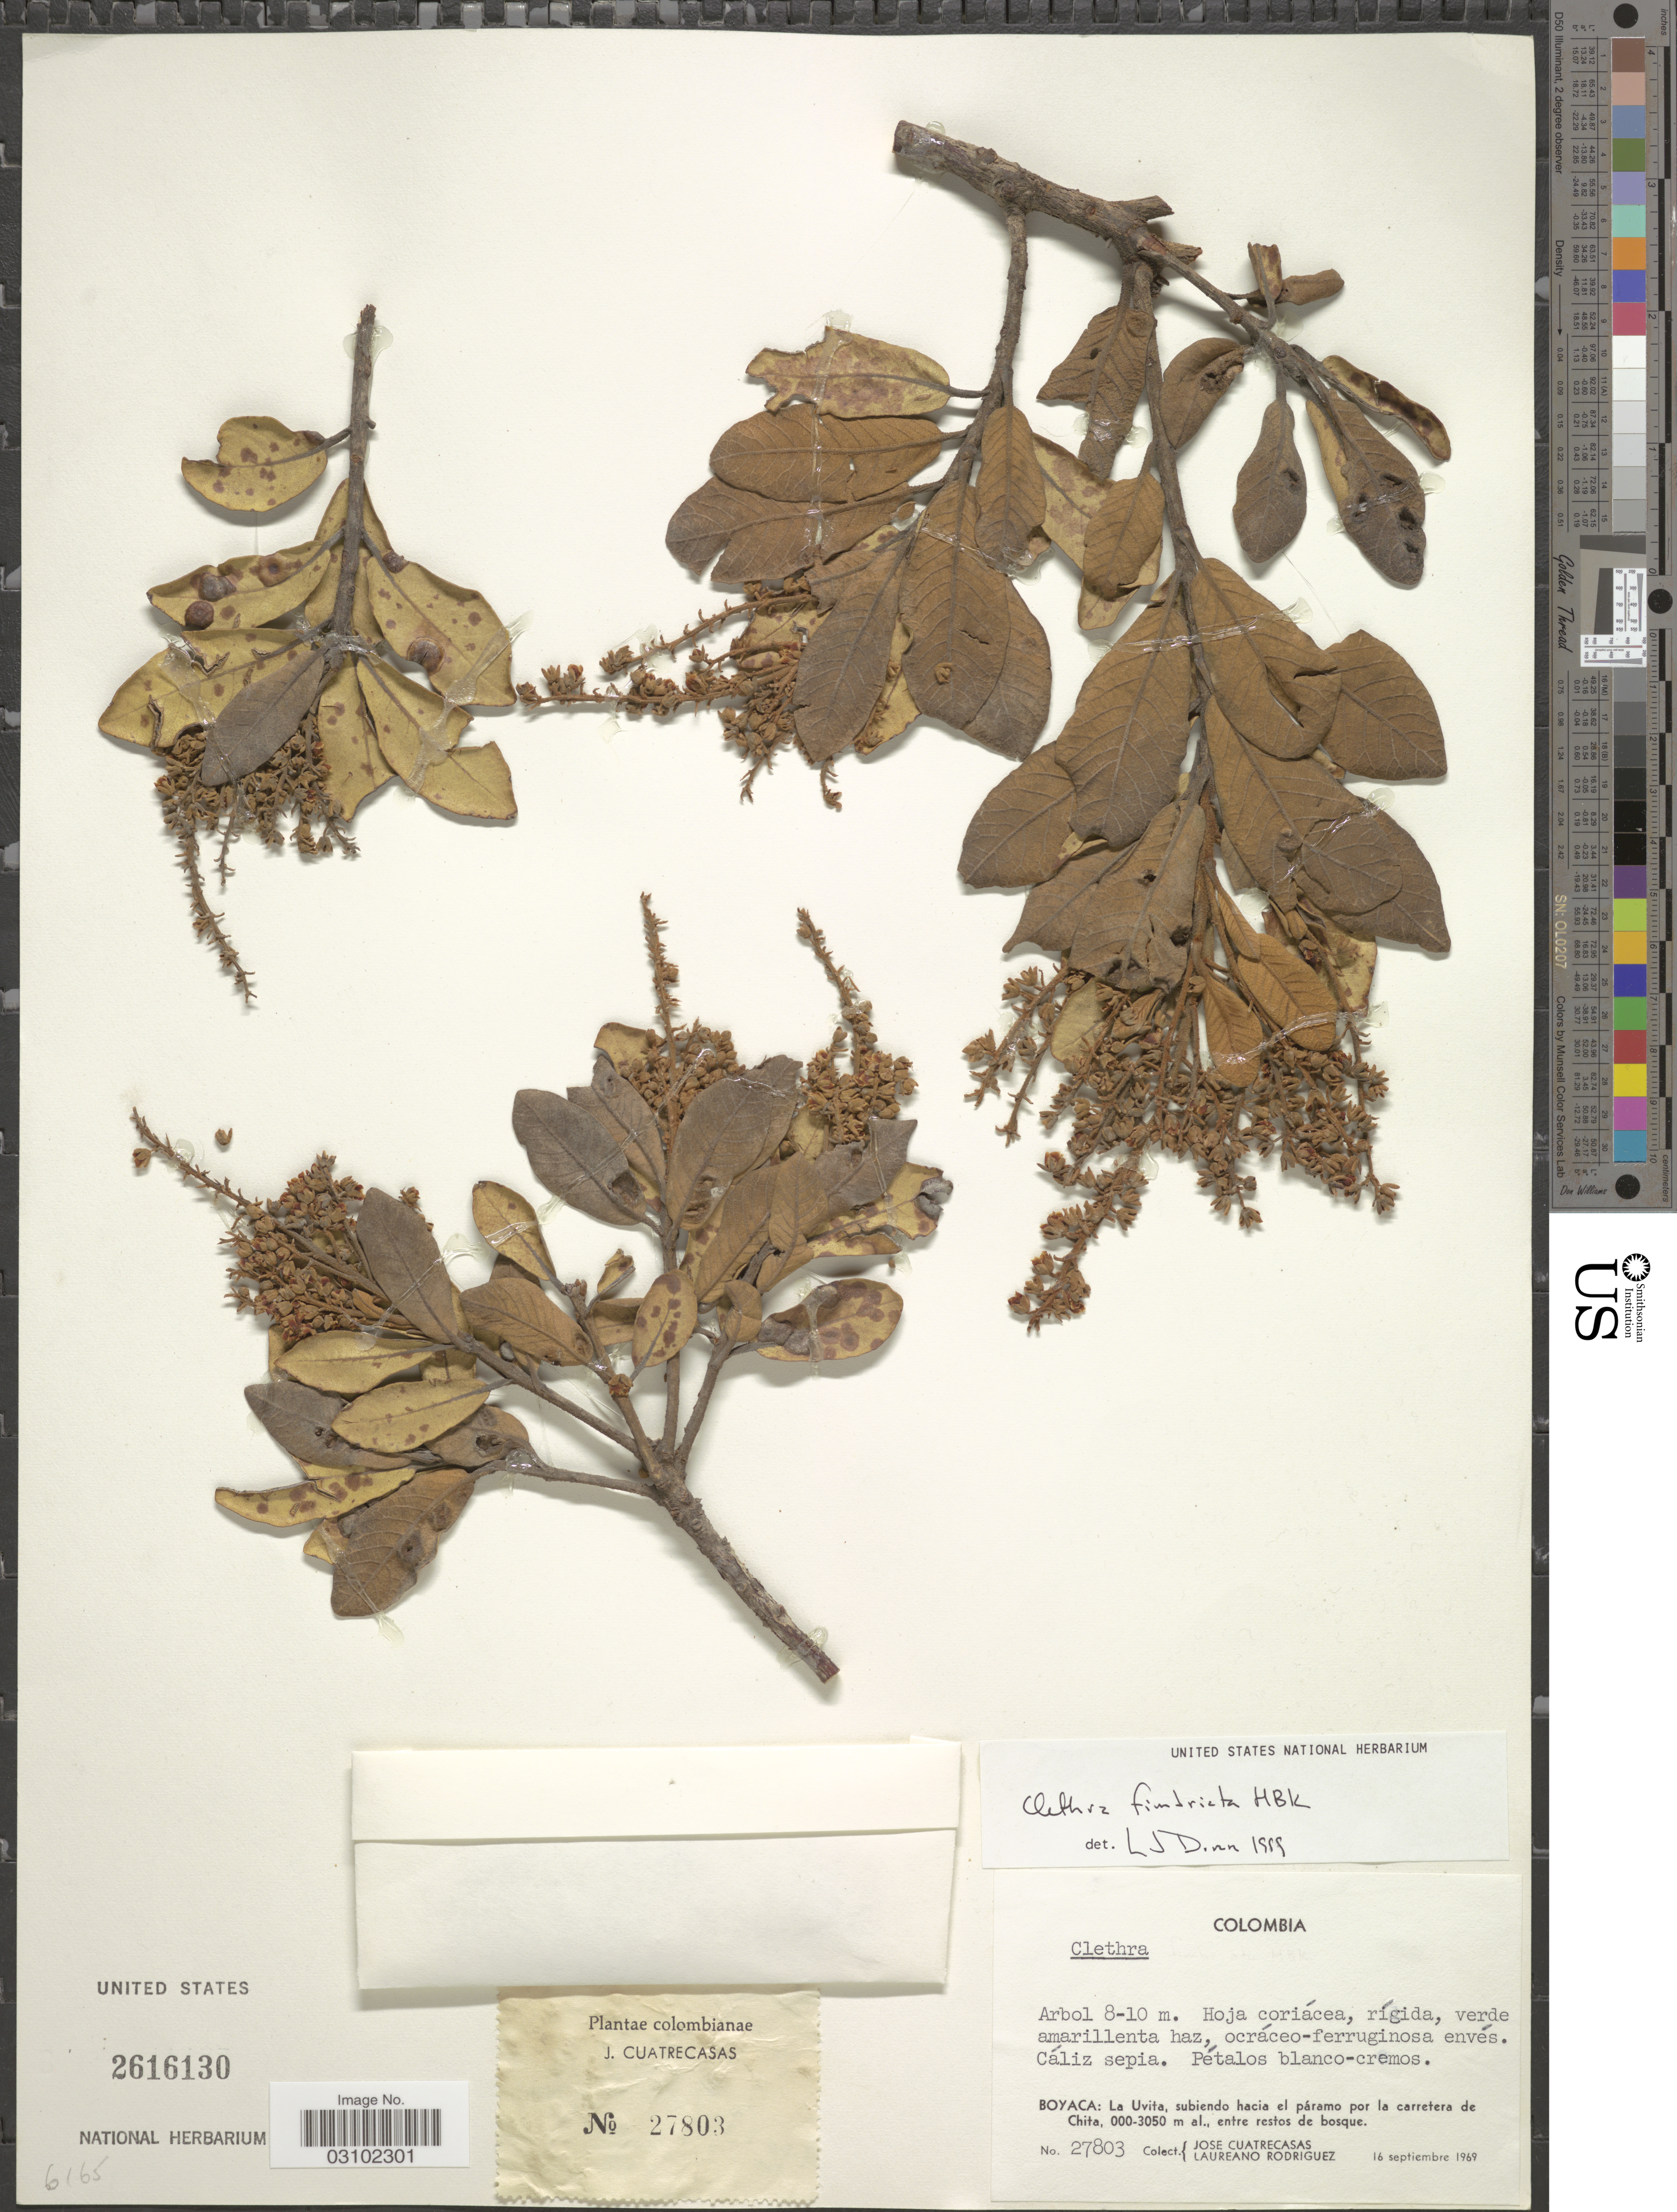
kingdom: Plantae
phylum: Tracheophyta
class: Magnoliopsida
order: Ericales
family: Clethraceae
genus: Clethra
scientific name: Clethra fimbriata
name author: Kunth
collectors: J. Cuatrecasas & L. Rodriguez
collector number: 27803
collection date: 1969-09-16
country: Colombia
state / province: Boyacá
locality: La Uvita, subiendo hacia el páramo por la carretera de Chita.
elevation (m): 0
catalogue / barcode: US 2616130